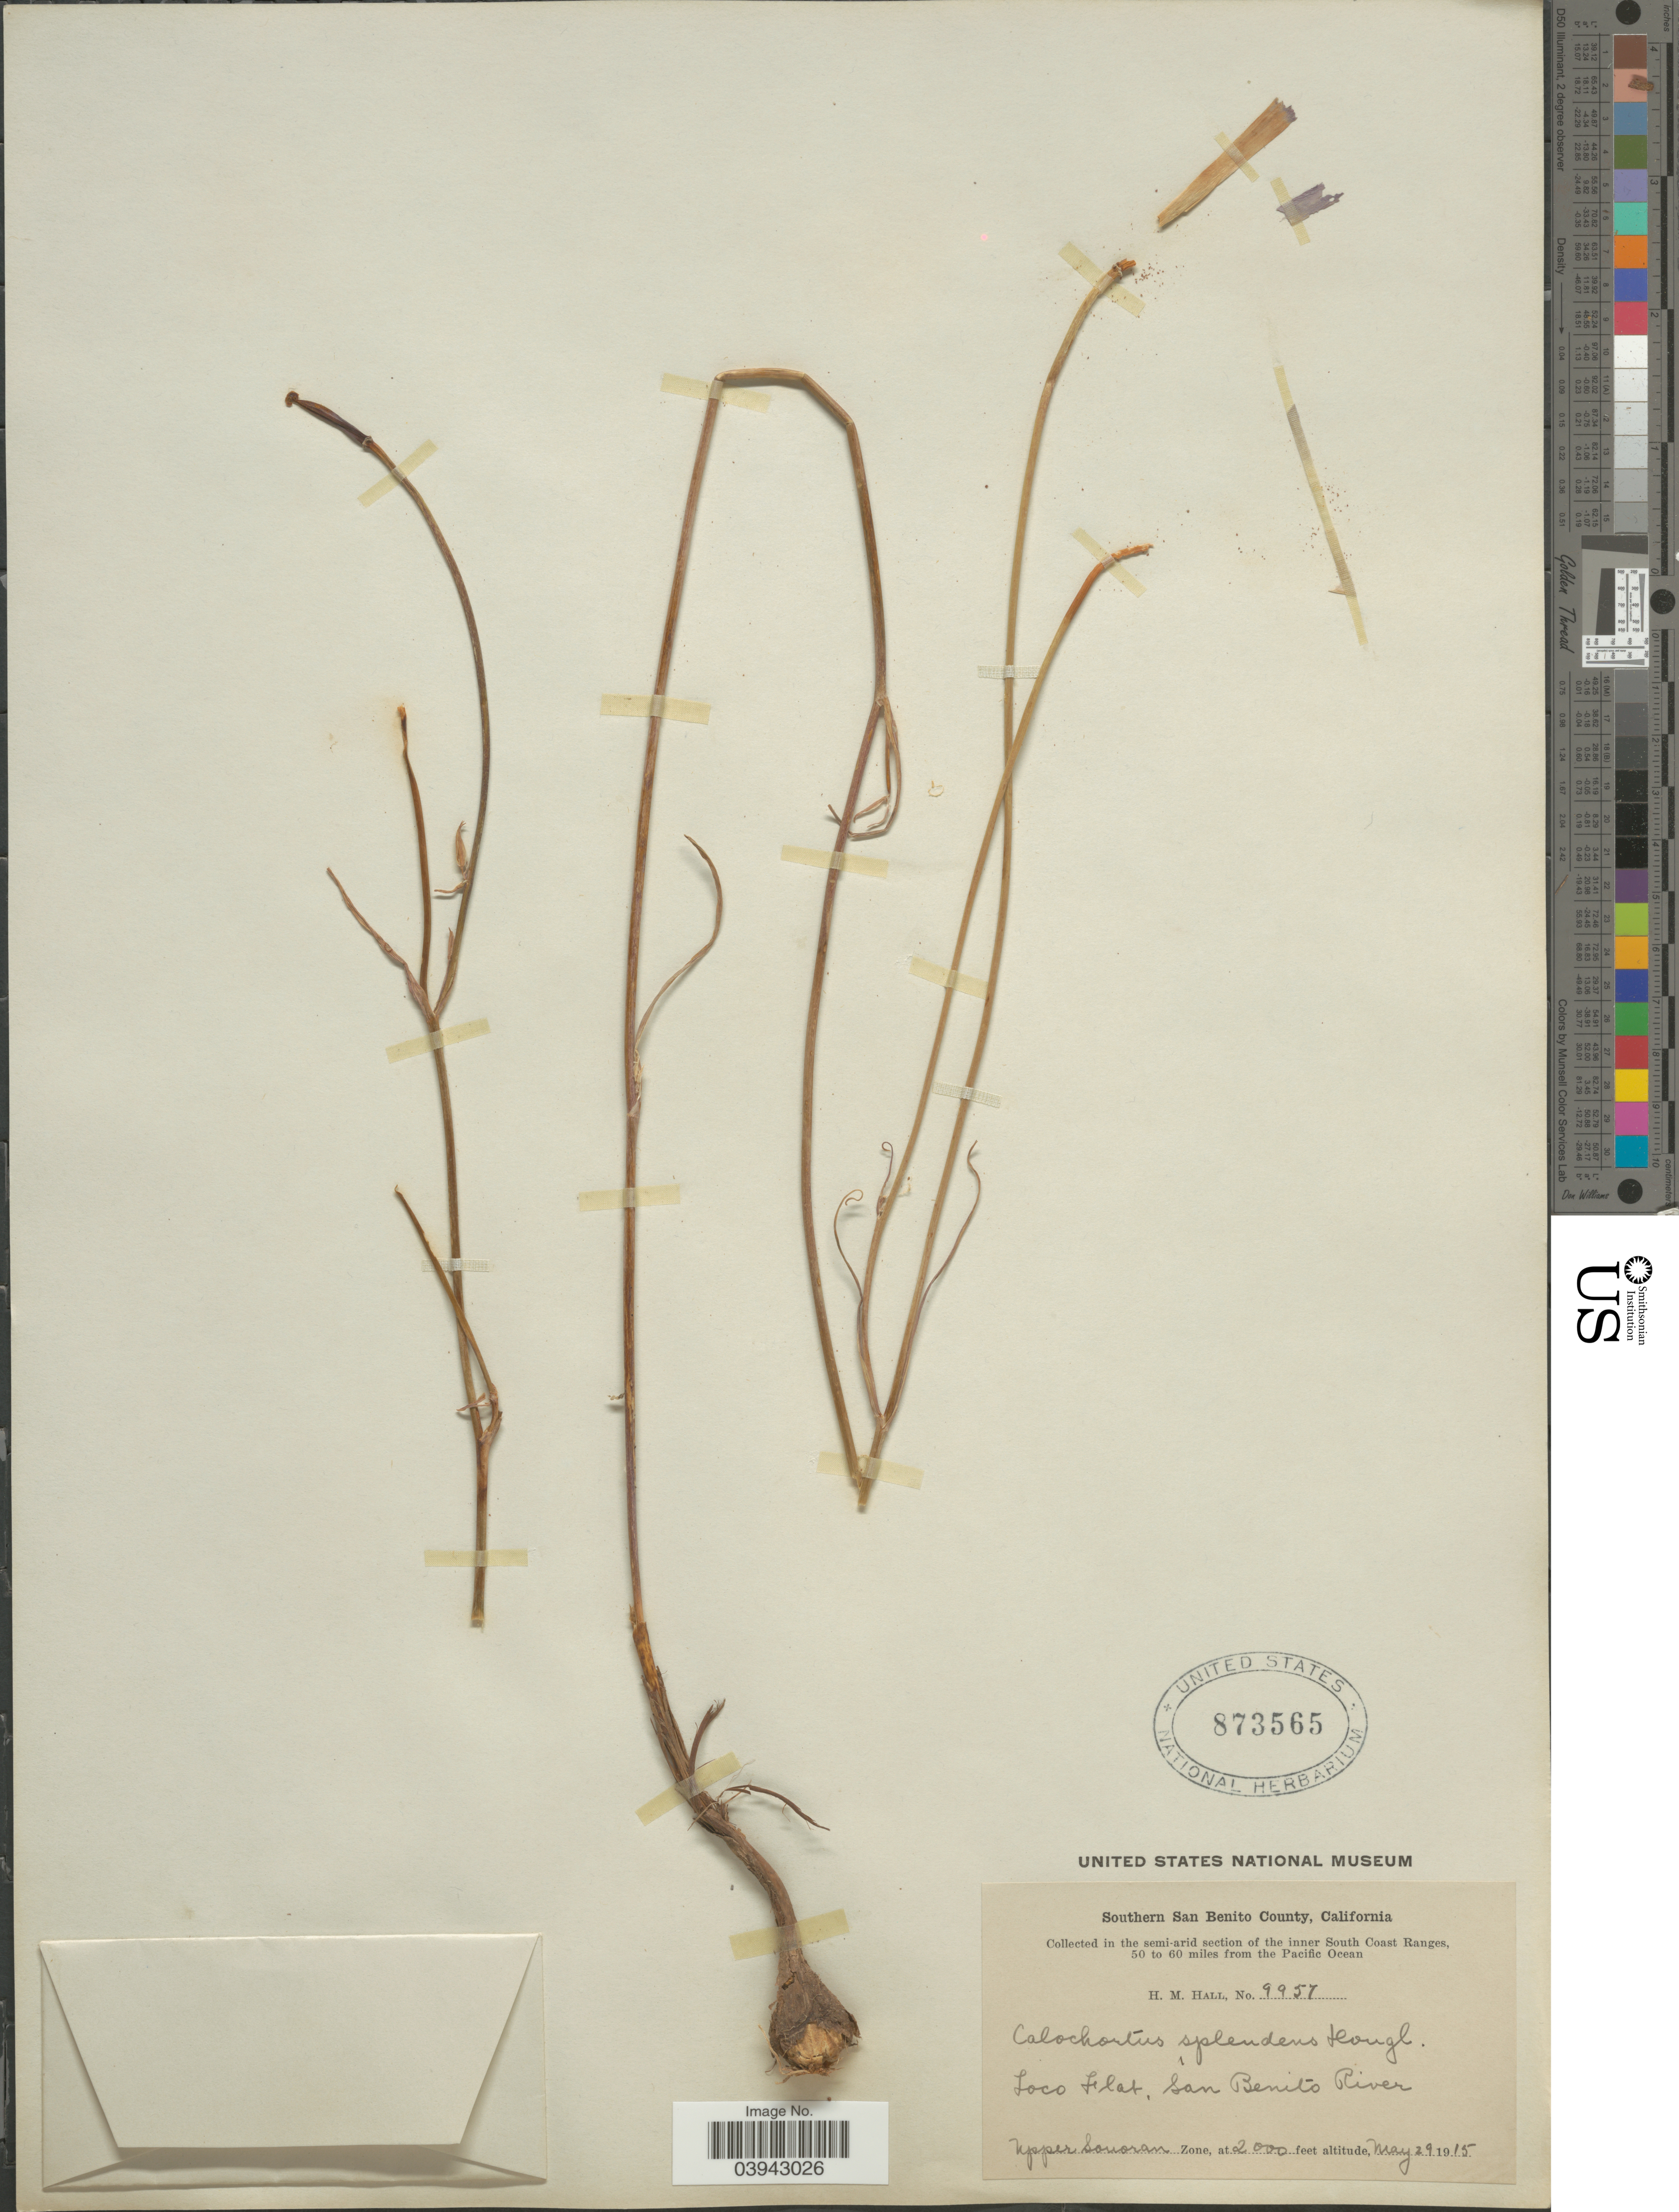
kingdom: Plantae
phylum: Tracheophyta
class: Liliopsida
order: Liliales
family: Liliaceae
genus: Calochortus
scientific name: Calochortus splendens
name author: Douglas ex Benth.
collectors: H. M. Hall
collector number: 9957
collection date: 1915-05-29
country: United States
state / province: California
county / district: San Benito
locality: Southern San Benito County. In the semi-arid section of the inner South Coast Ranges, 50 to 60 miles from the Pacific Ocean. Loco Flat, San Benito River. Upper Sonoran Zone.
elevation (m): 610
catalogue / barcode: US 873565